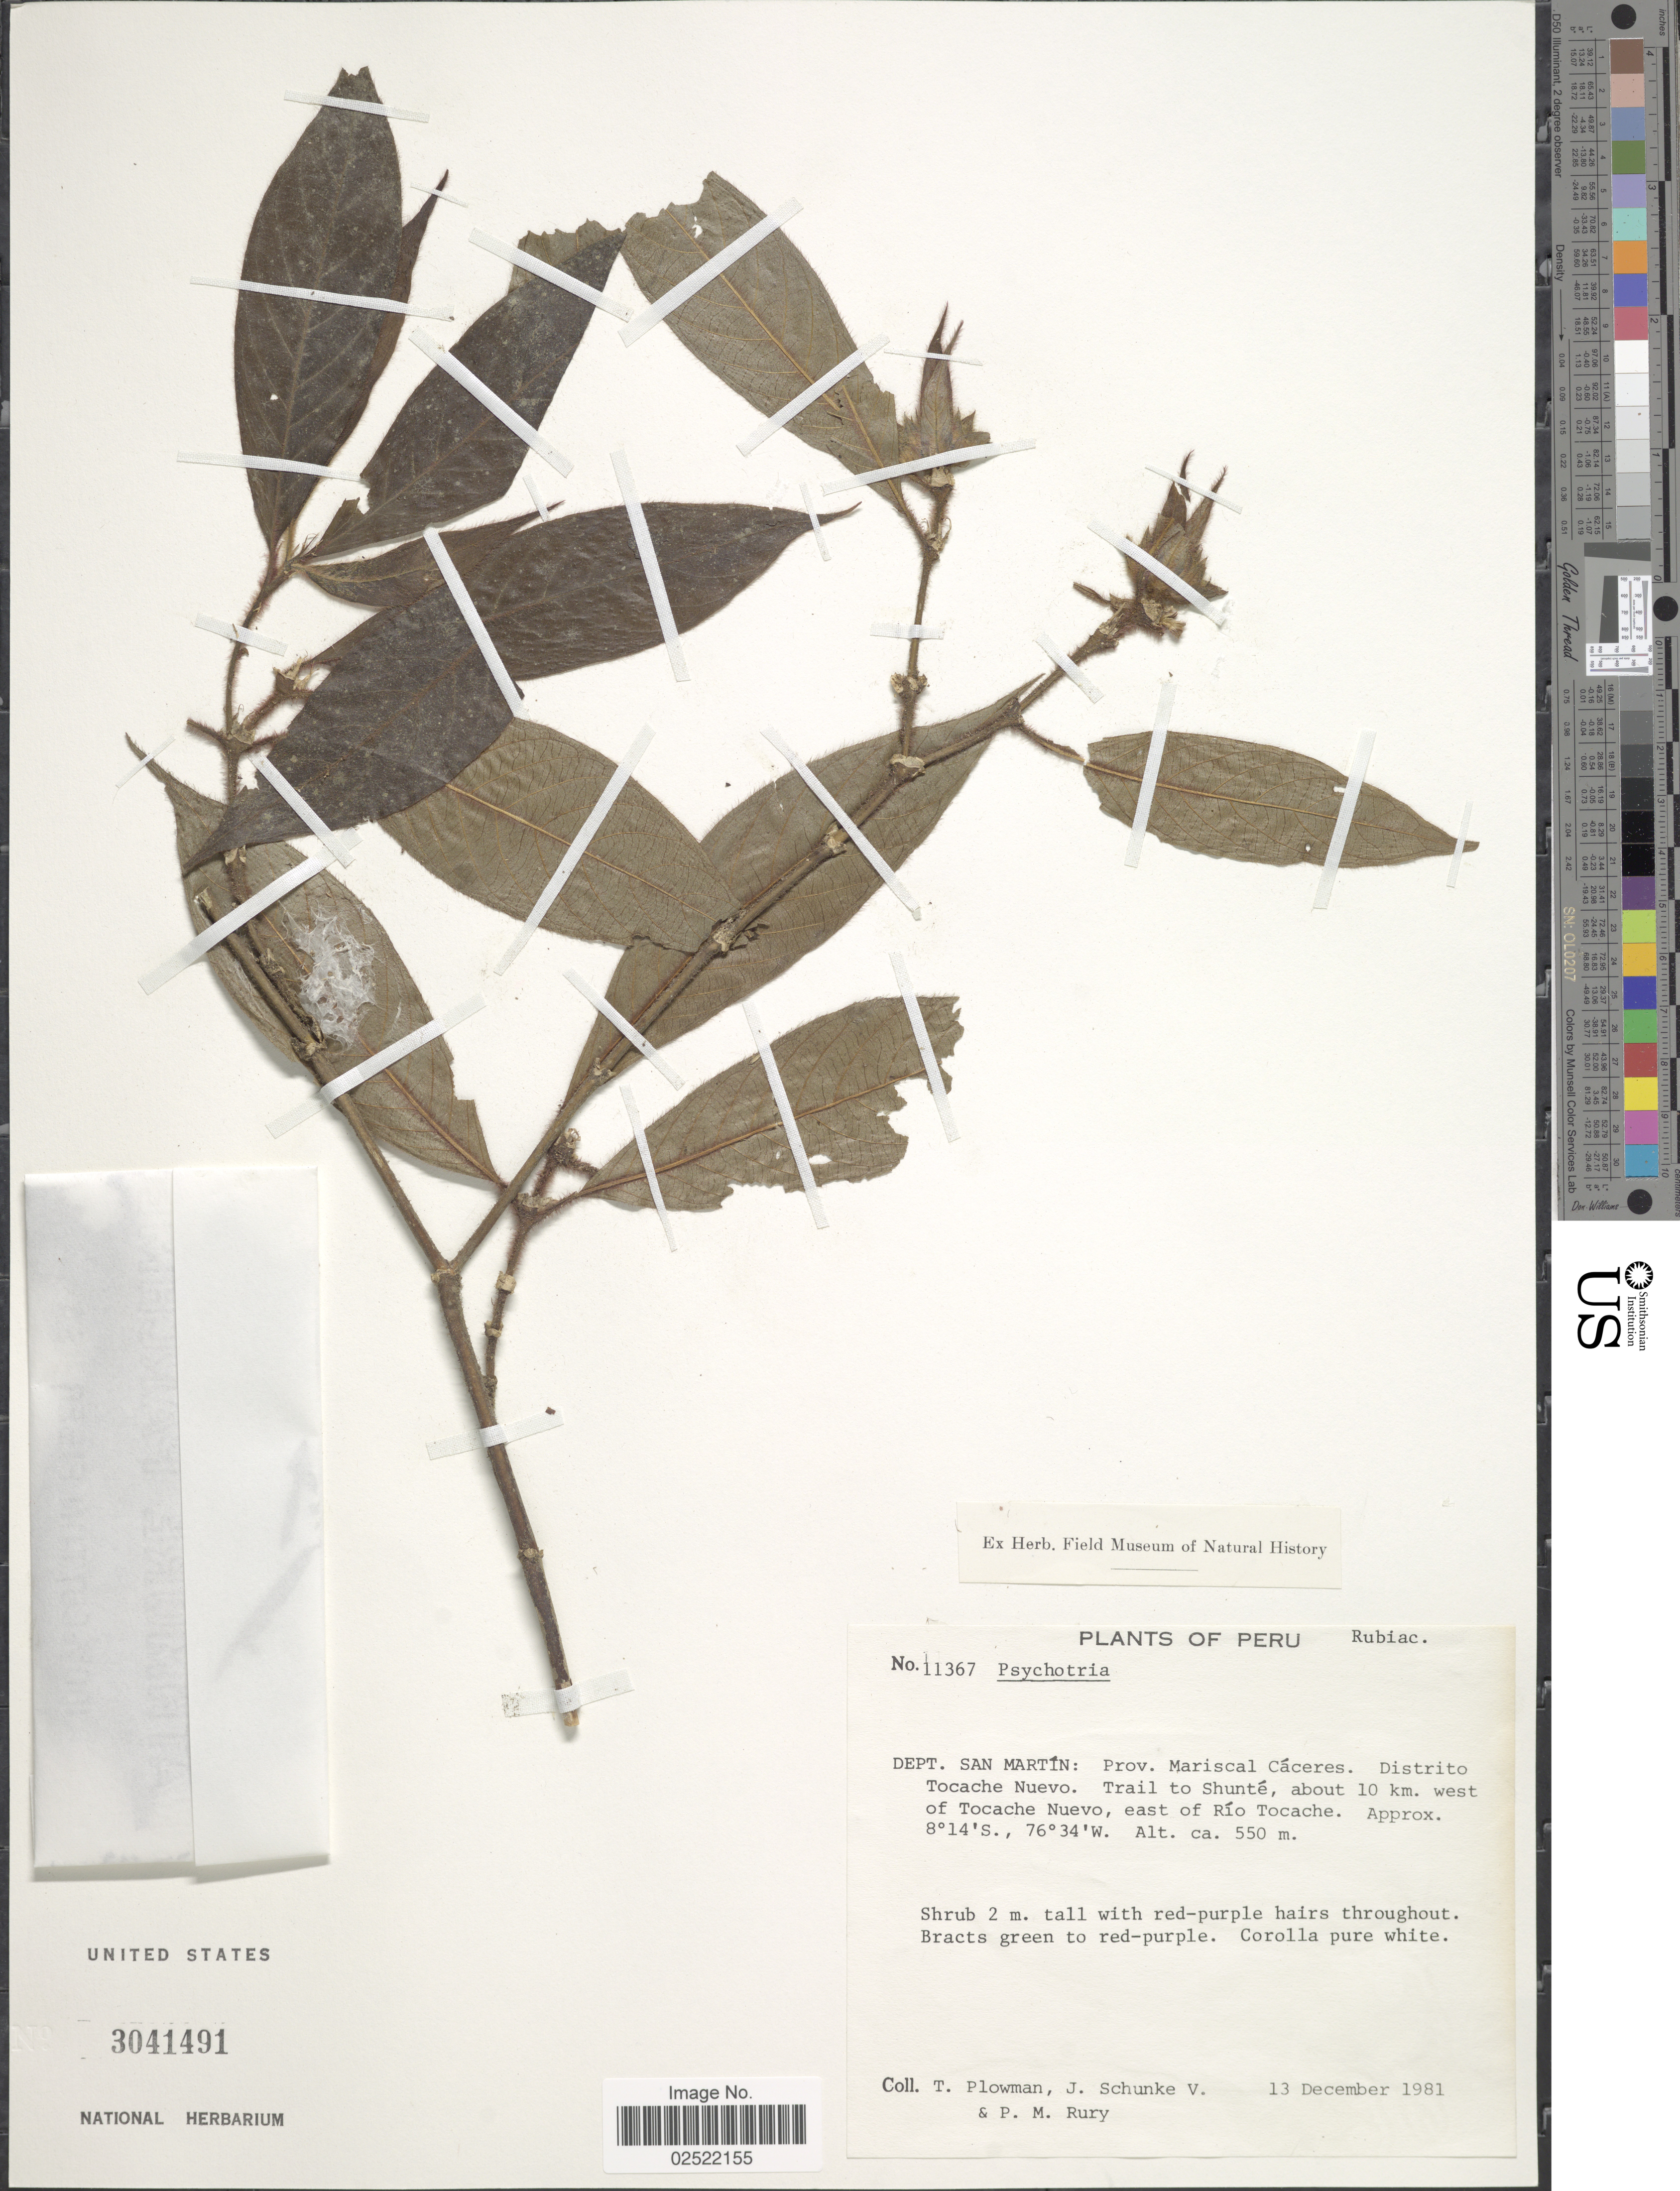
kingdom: Plantae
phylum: Tracheophyta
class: Magnoliopsida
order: Gentianales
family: Rubiaceae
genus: Psychotria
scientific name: Psychotria sp.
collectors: T. Plowman, J. Schunke Vigo & P. M. Rury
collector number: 11367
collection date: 1981-12-13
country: Peru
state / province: San Martín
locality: Dept. San Martin: Prov. Mariscal Caceres. Distrito Tocache Nuevo. Trail to Shunte, about 10 km. west of Tocache Nuevo, east of Rio Tocache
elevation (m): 550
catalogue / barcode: US 3041491